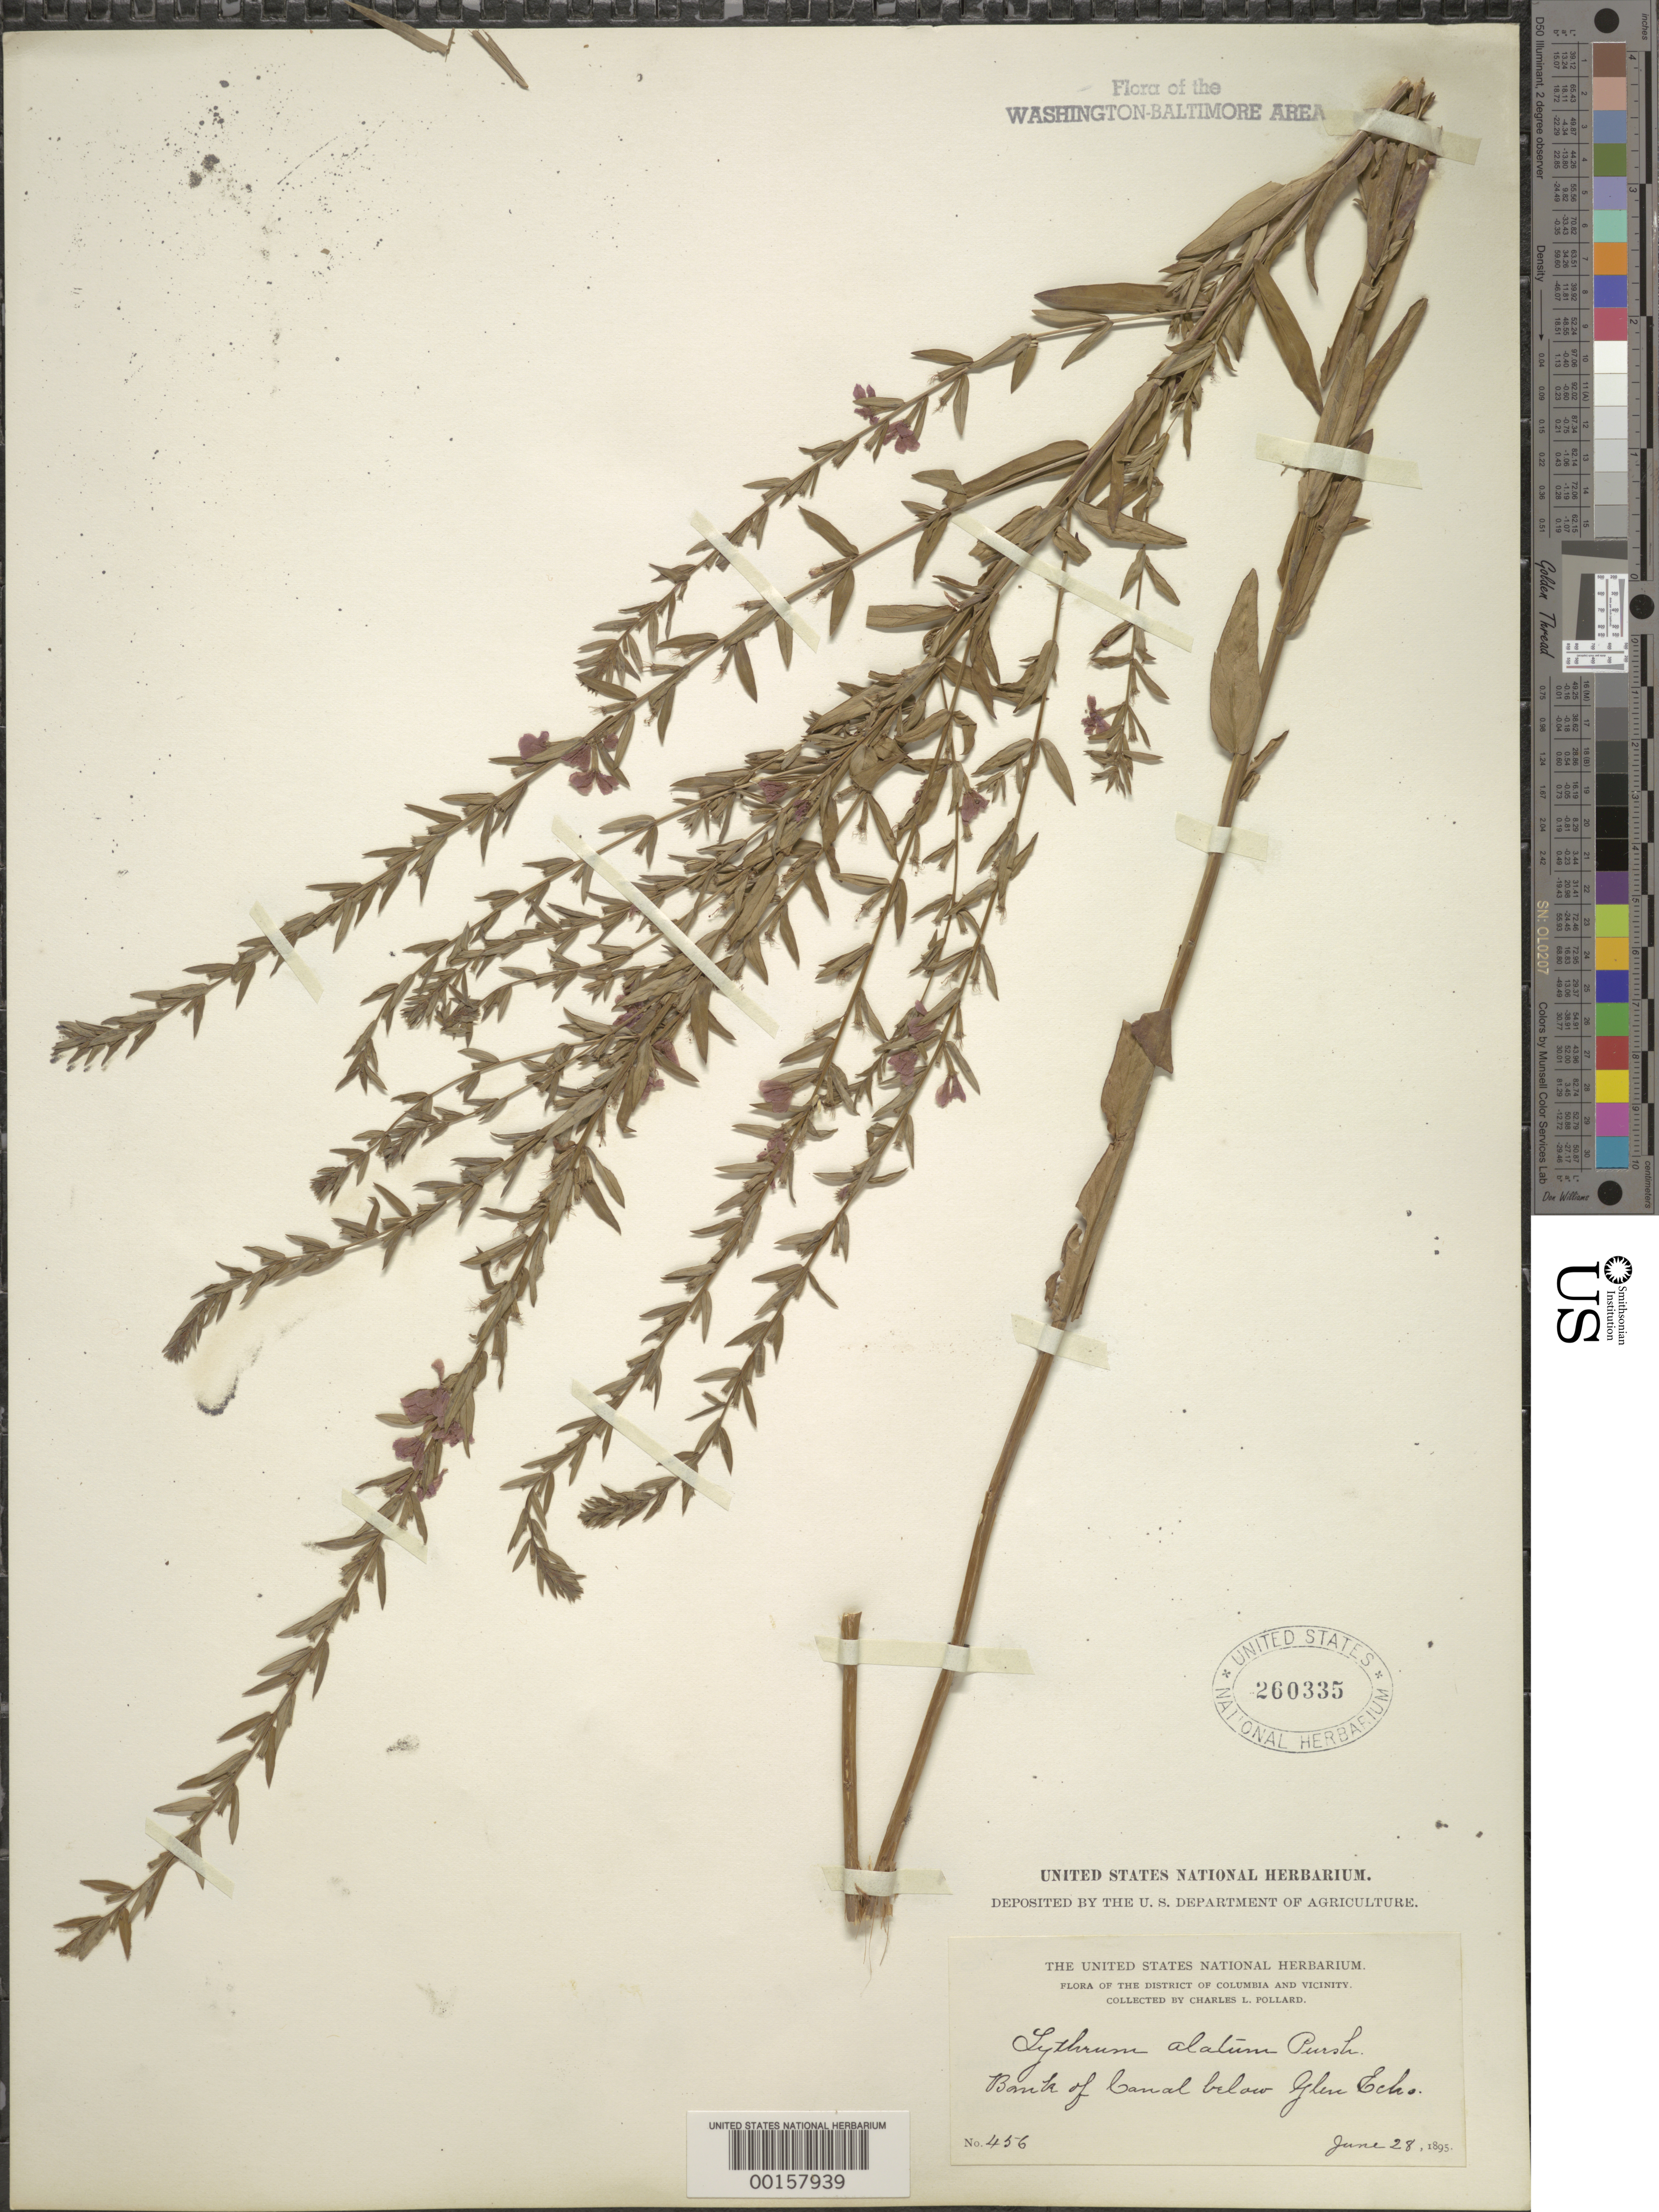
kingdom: Plantae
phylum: Tracheophyta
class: Magnoliopsida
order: Myrtales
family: Lythraceae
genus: Lythrum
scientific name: Lythrum alatum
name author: Pursh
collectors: C. L. Pollard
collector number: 456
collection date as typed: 28 Jun 1895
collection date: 1895-06-28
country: United States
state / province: Maryland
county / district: Montgomery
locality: Canal below Glen Echo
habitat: Bank of river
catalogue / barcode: US 260335